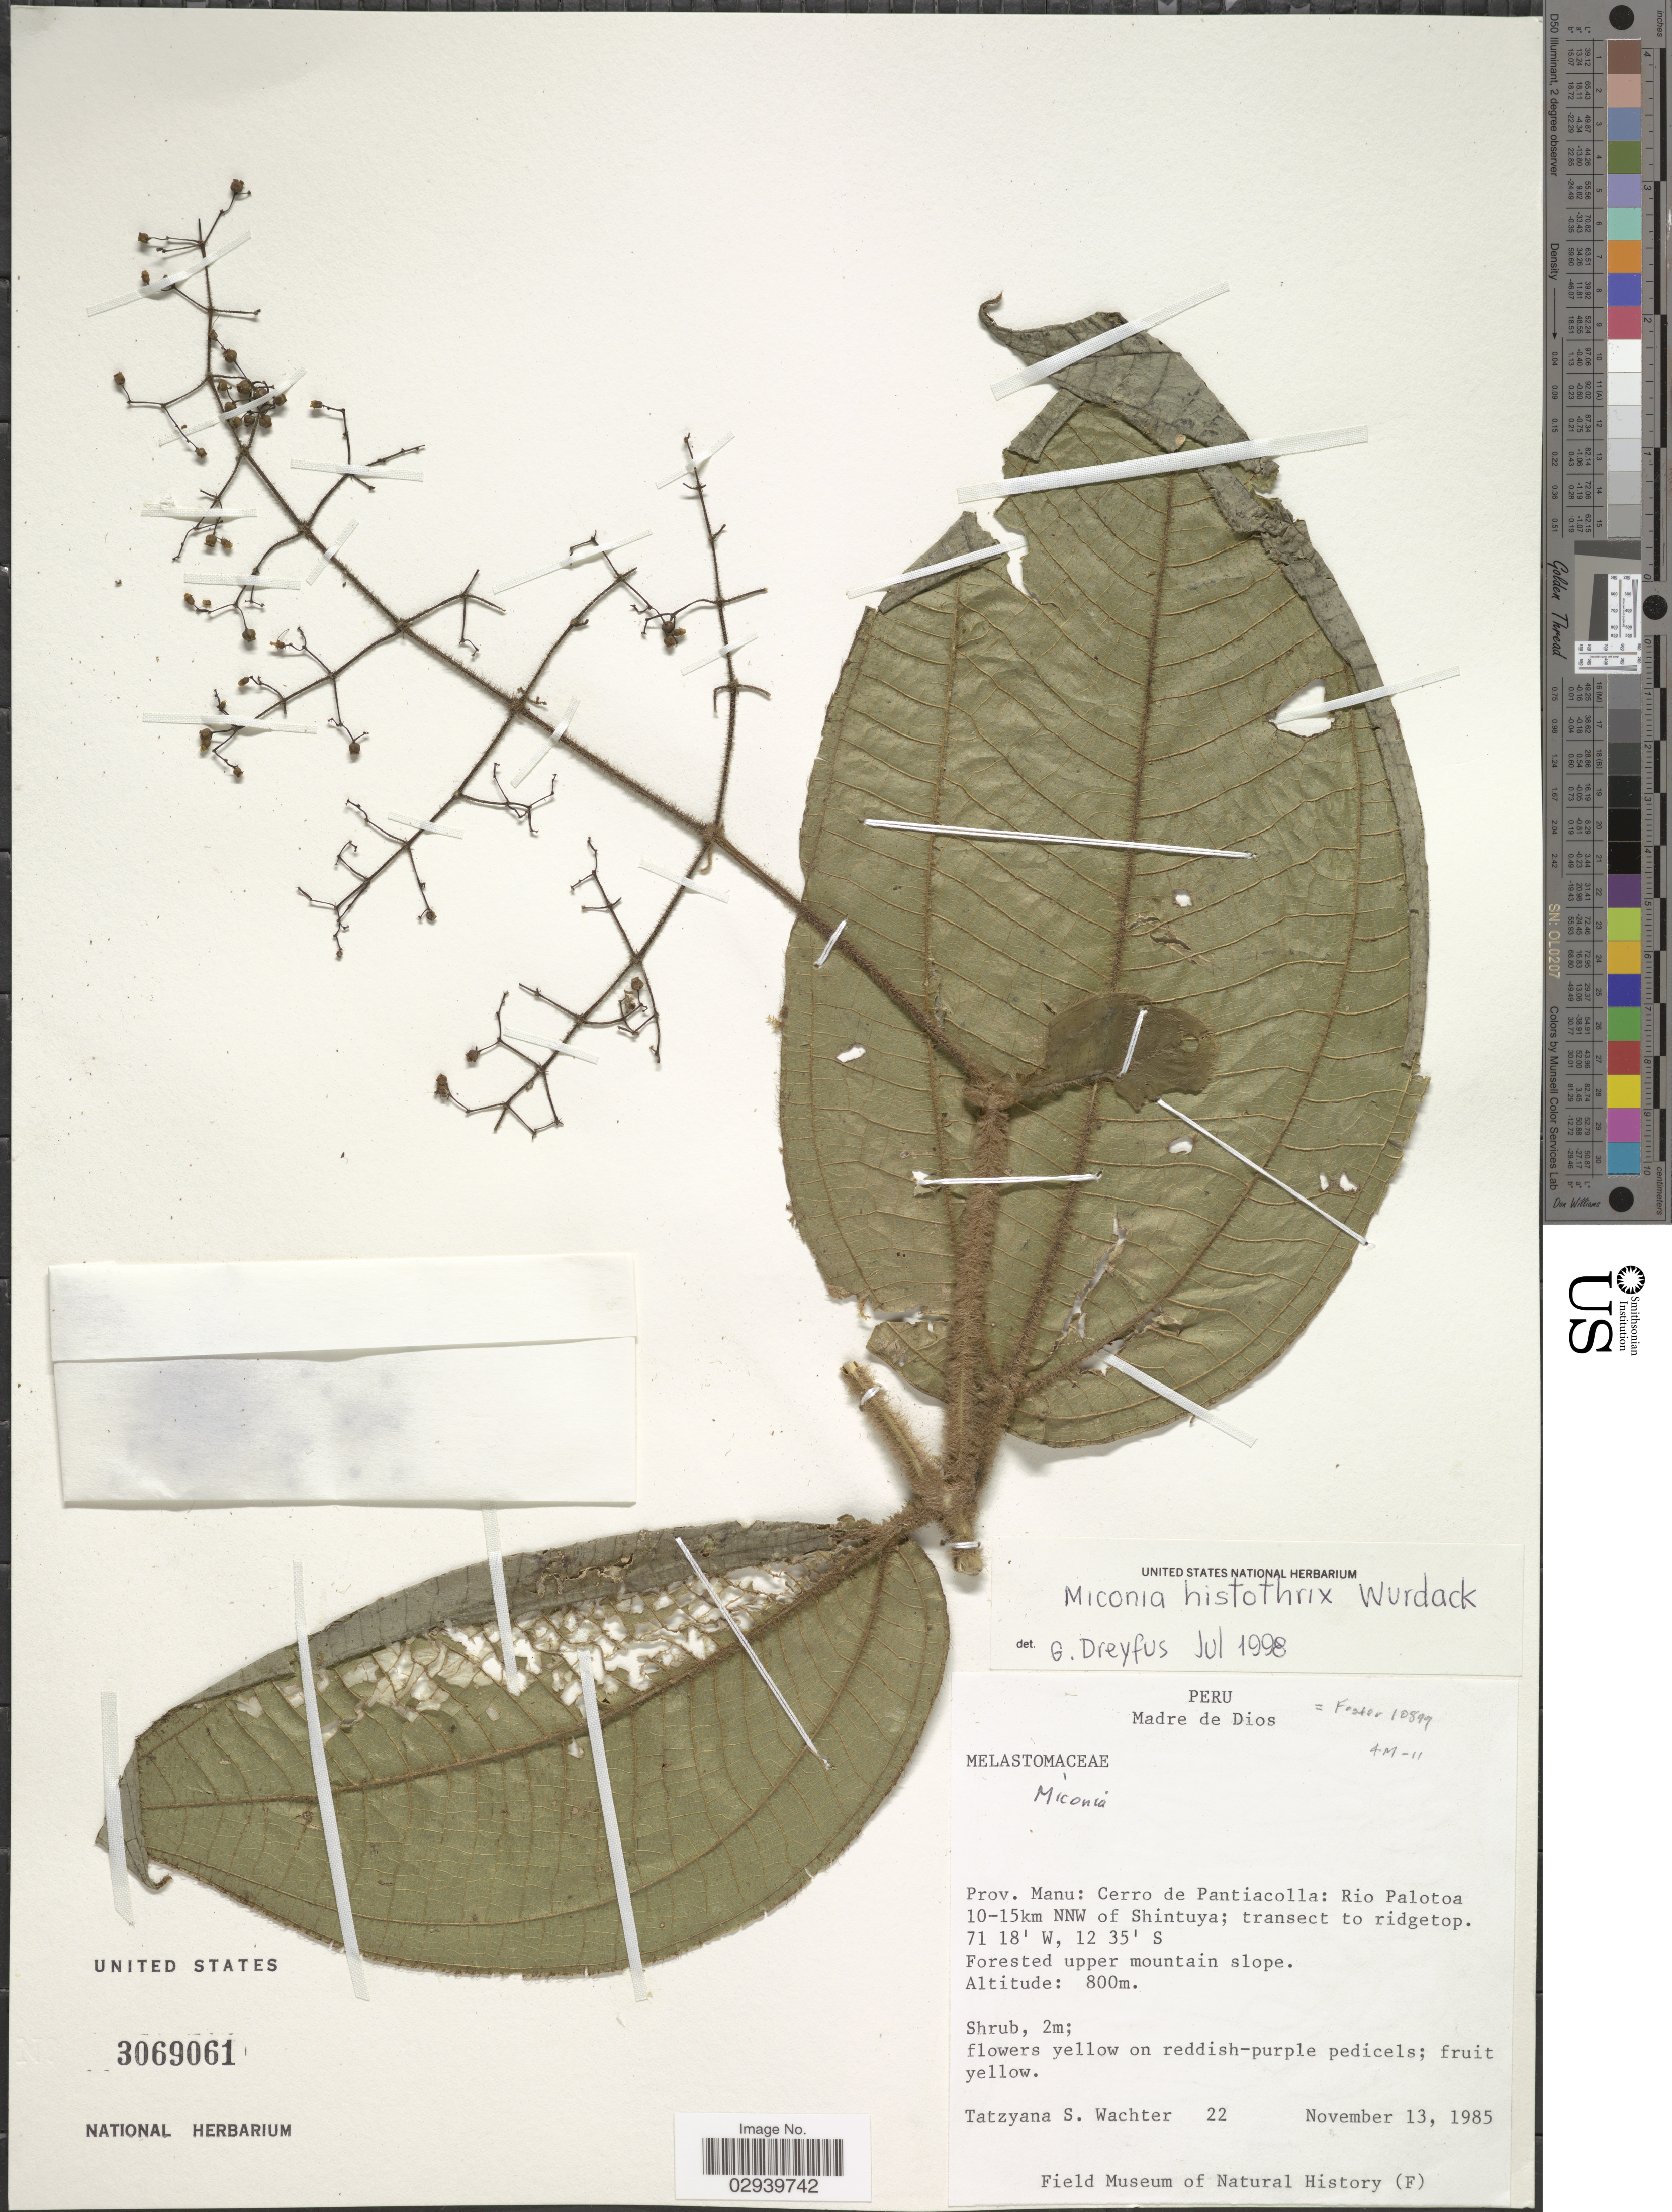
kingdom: Plantae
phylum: Tracheophyta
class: Magnoliopsida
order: Myrtales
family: Melastomataceae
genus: Miconia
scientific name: Miconia histothrix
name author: Wurdack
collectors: T. Wachter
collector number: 22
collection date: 1985-11-13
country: Peru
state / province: Madre de Dios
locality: Prov. Manu: Cerro de Pantiacolla: Rio Palotoa 10-15 km NNW of Shintuya.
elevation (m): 800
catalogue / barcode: US 3069061